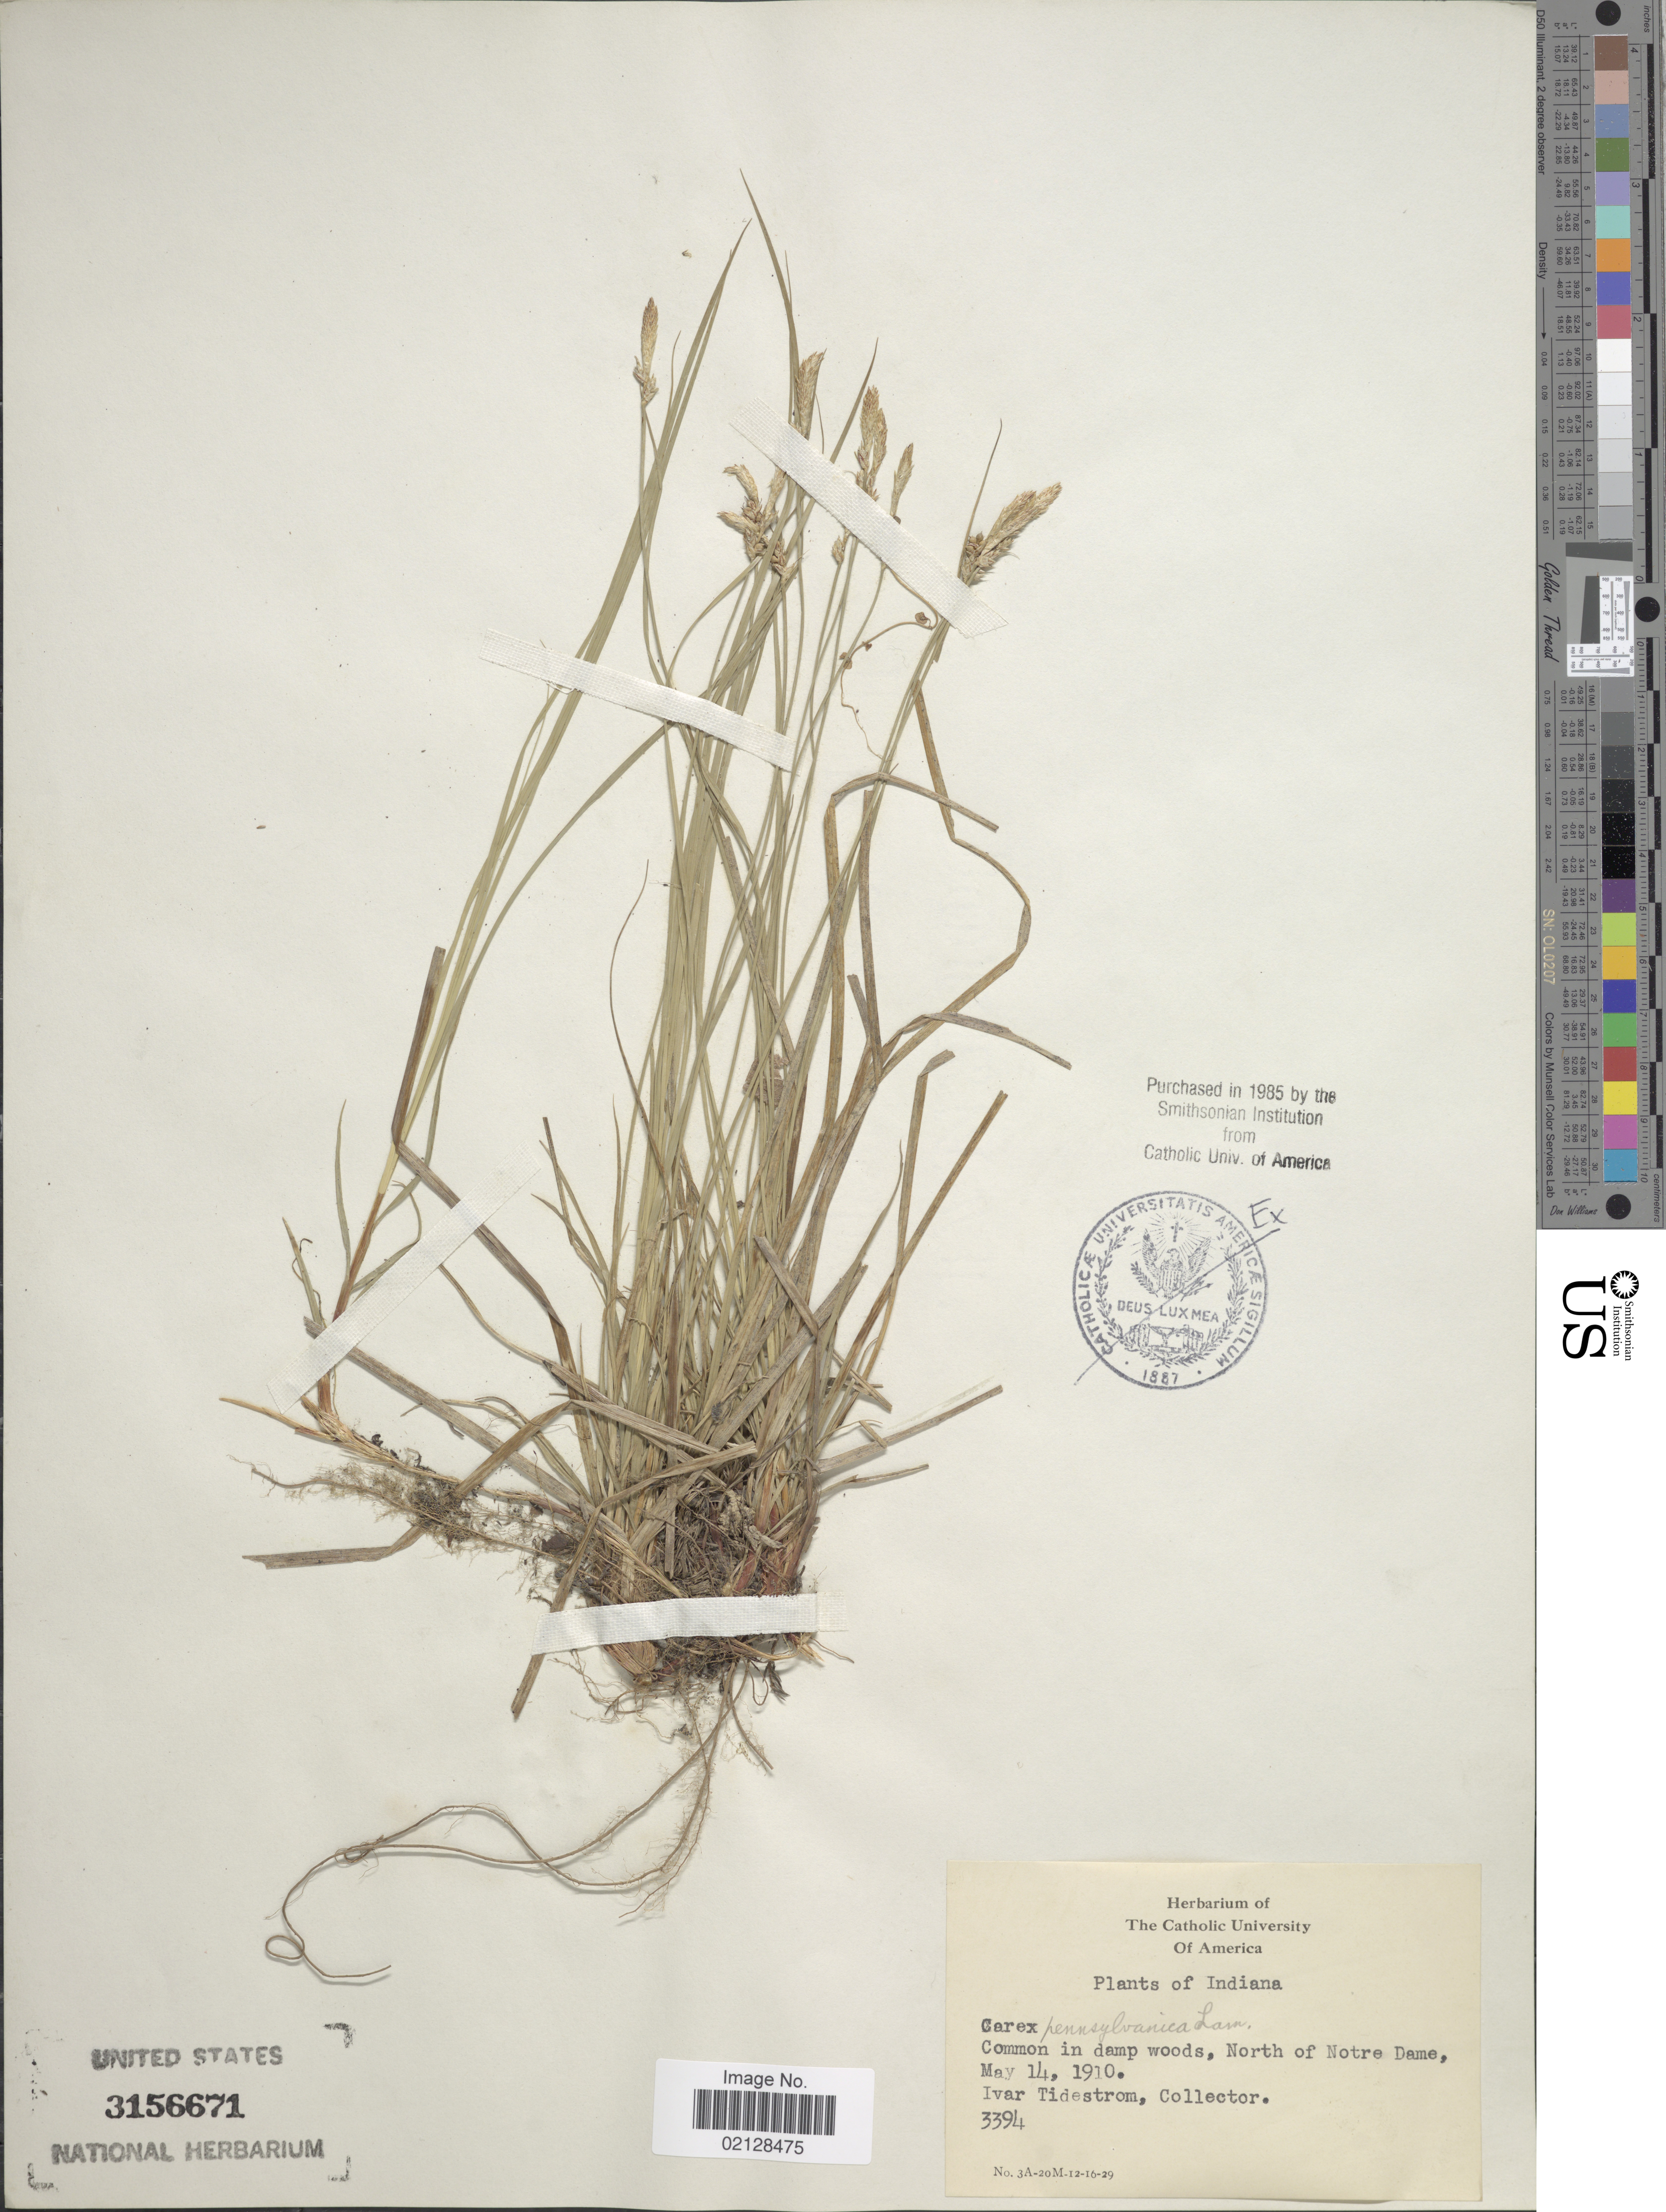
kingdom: Plantae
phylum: Tracheophyta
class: Liliopsida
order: Poales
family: Cyperaceae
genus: Carex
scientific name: Carex pensylvanica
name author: Lam.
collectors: I. F. Tidestrom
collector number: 3394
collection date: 1910-05-14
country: United States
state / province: Indiana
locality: In damp woods, North of Notre, Dame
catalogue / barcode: US 3156671